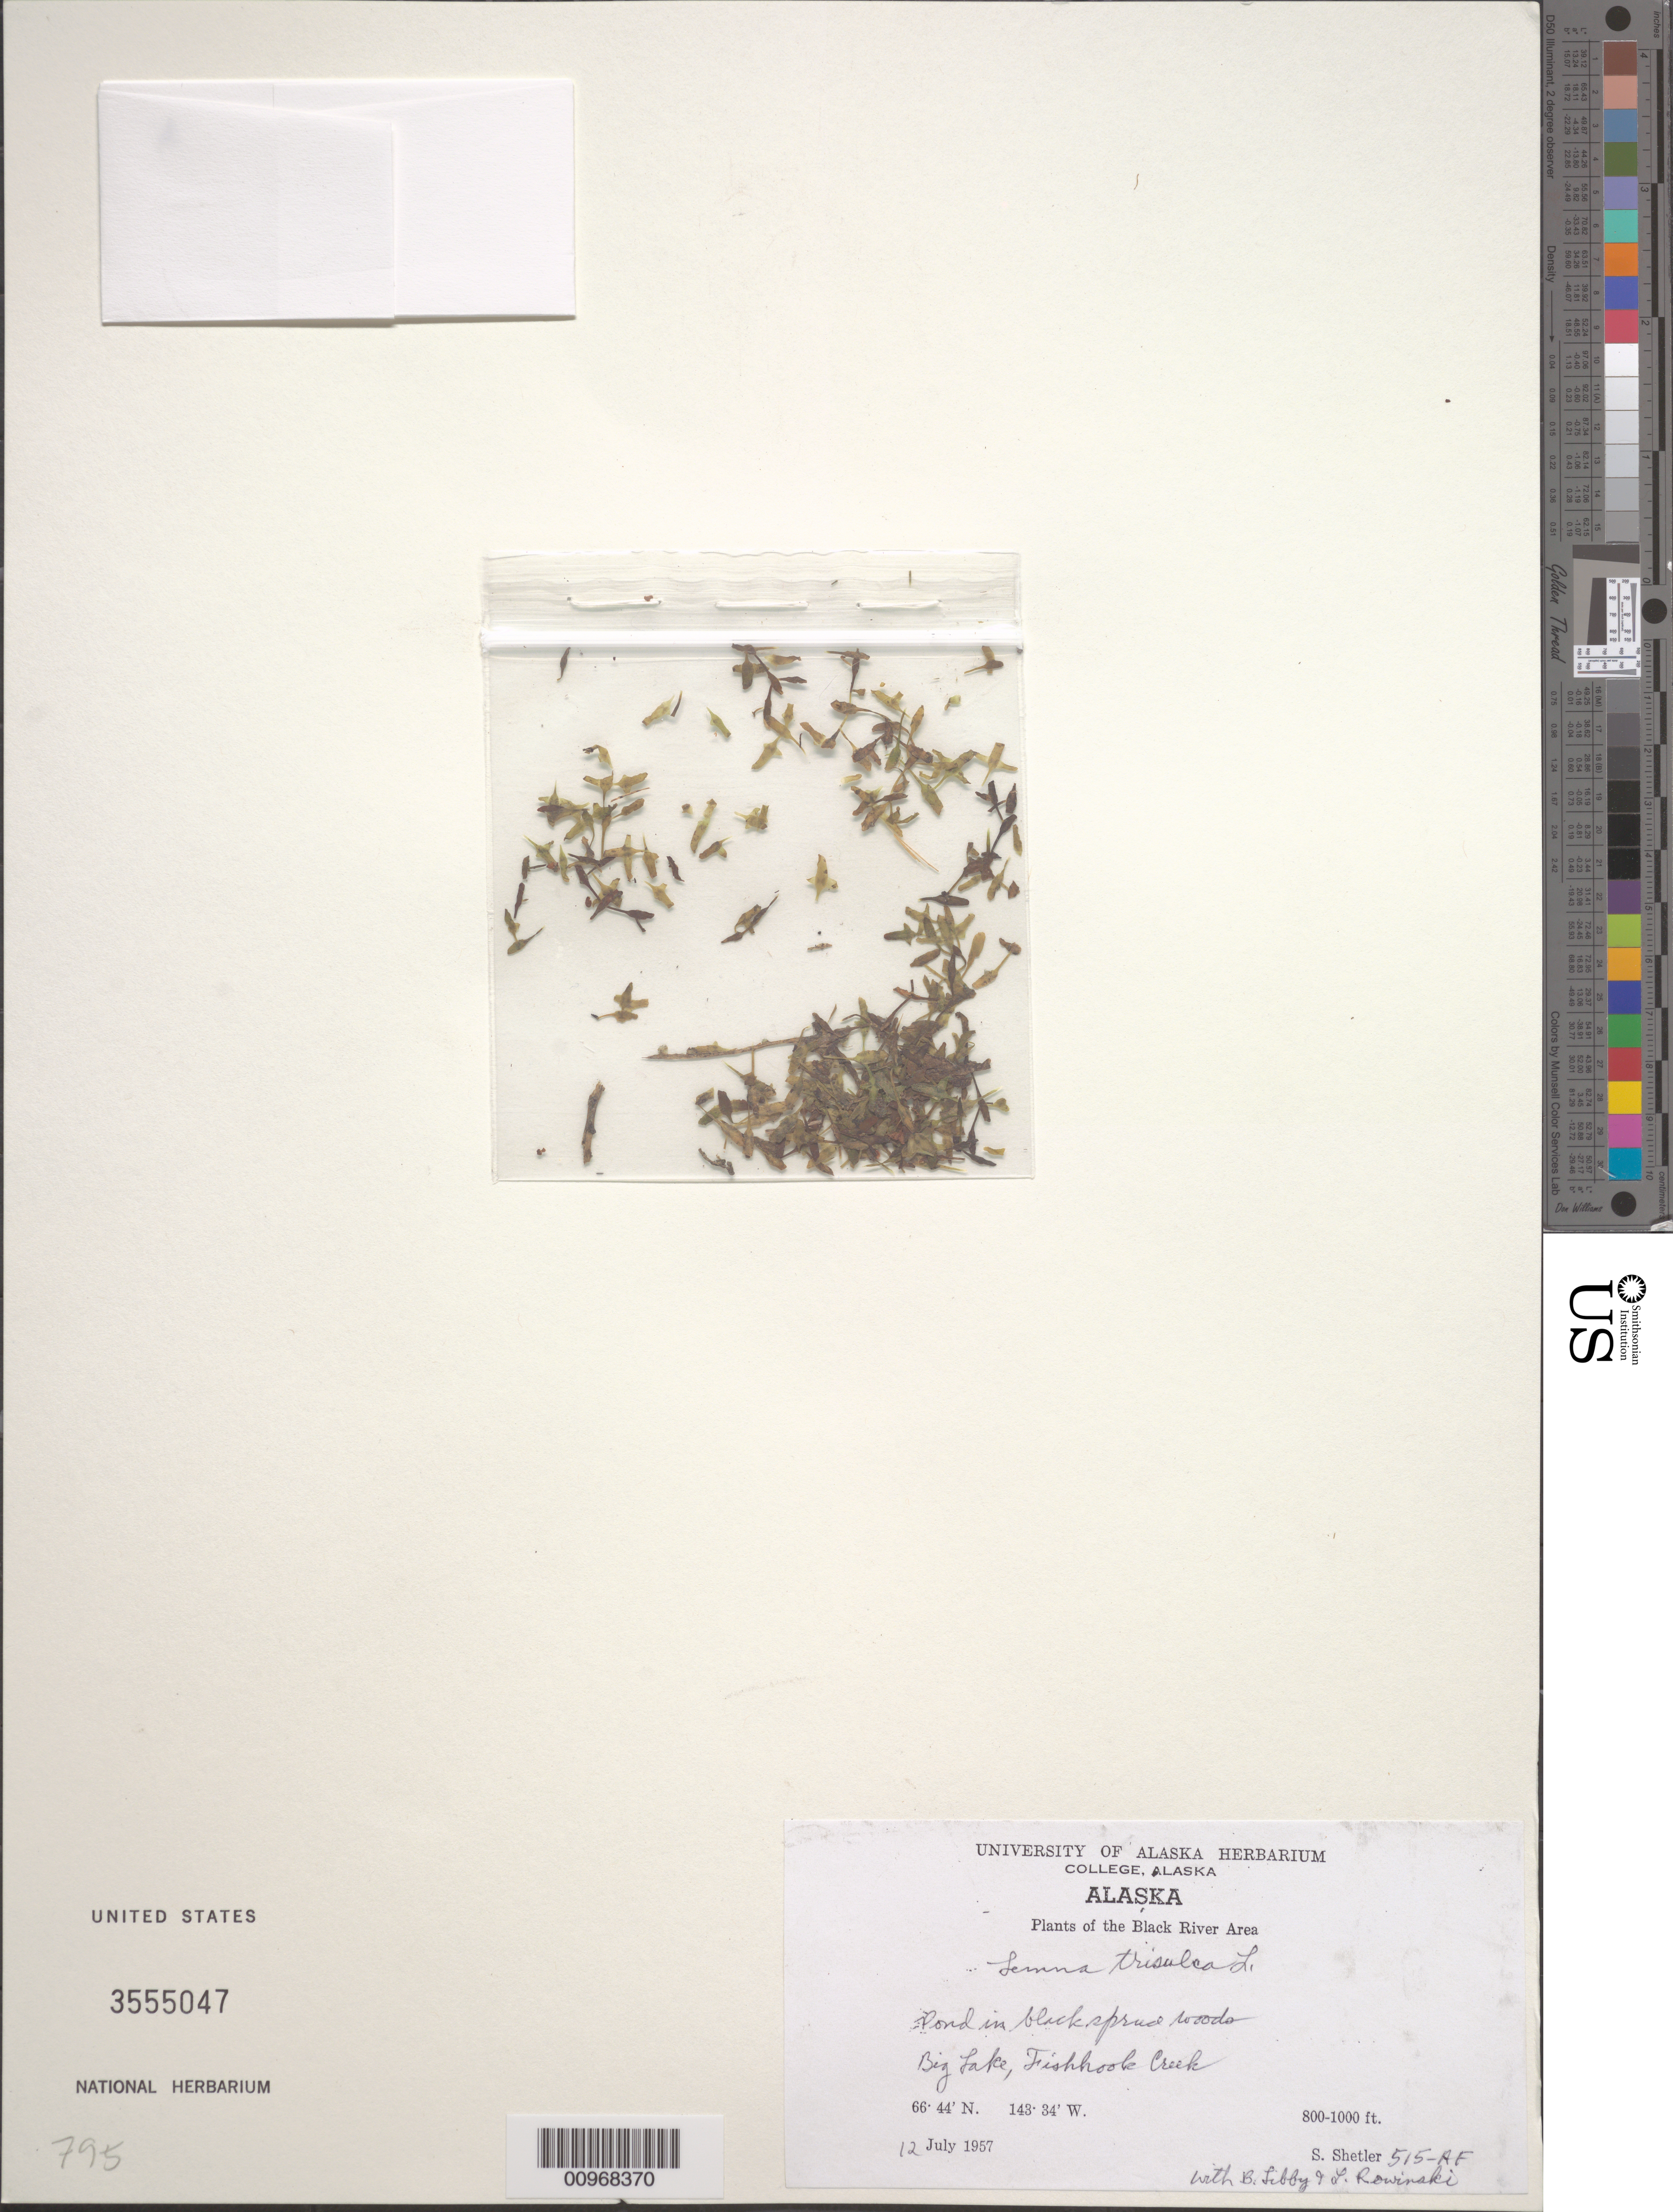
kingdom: Plantae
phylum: Tracheophyta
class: Liliopsida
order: Alismatales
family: Araceae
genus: Lemna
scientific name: Lemna trisulca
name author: L.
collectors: S. Shetler, B. Libby & L. Rowinski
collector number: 515-AF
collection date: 1957-07-12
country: United States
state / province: Alaska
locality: Black River Area. Big Lake, Fishhook Creek.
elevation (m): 244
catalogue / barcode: US 3555047